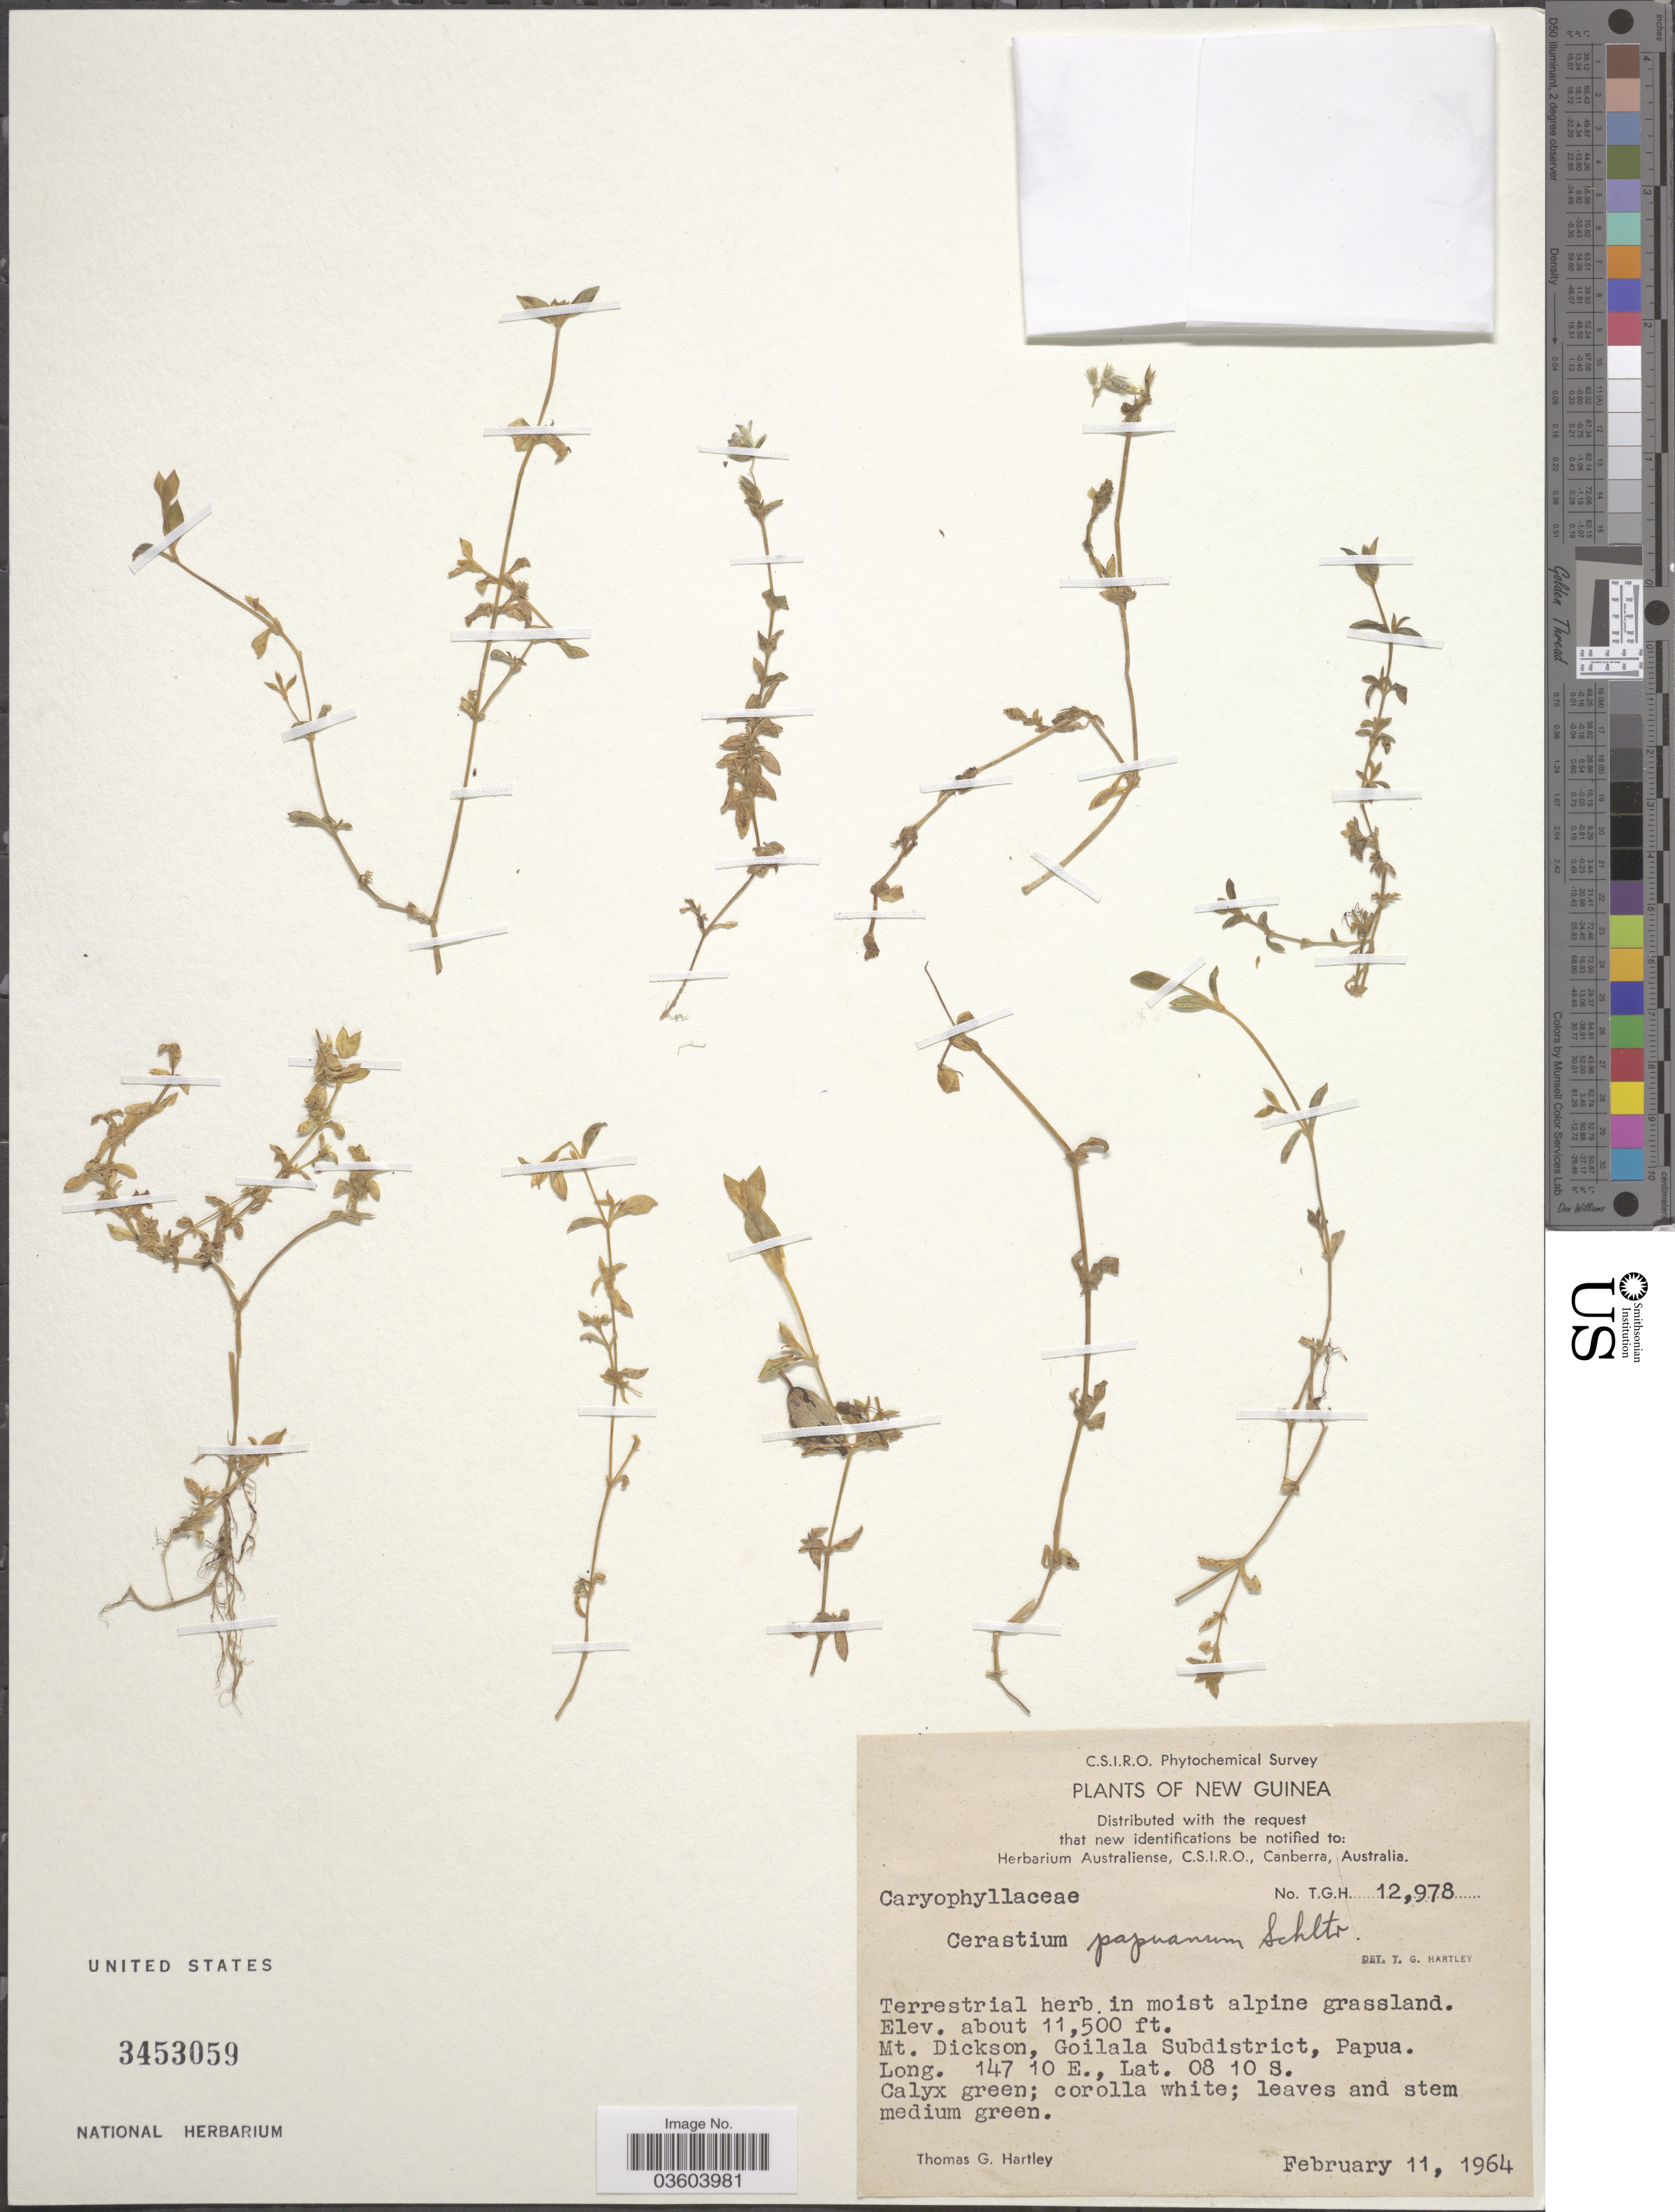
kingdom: Plantae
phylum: Tracheophyta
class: Magnoliopsida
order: Caryophyllales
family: Caryophyllaceae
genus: Cerastium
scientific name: Cerastium papuanum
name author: Schltr. ex Mattf.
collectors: T. G. Hartley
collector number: TGH12978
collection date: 1964-02-11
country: Papua New Guinea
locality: New Guinea. Mt. Dickson, Goilala Subdistrict.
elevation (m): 3505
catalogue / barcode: US 3453059